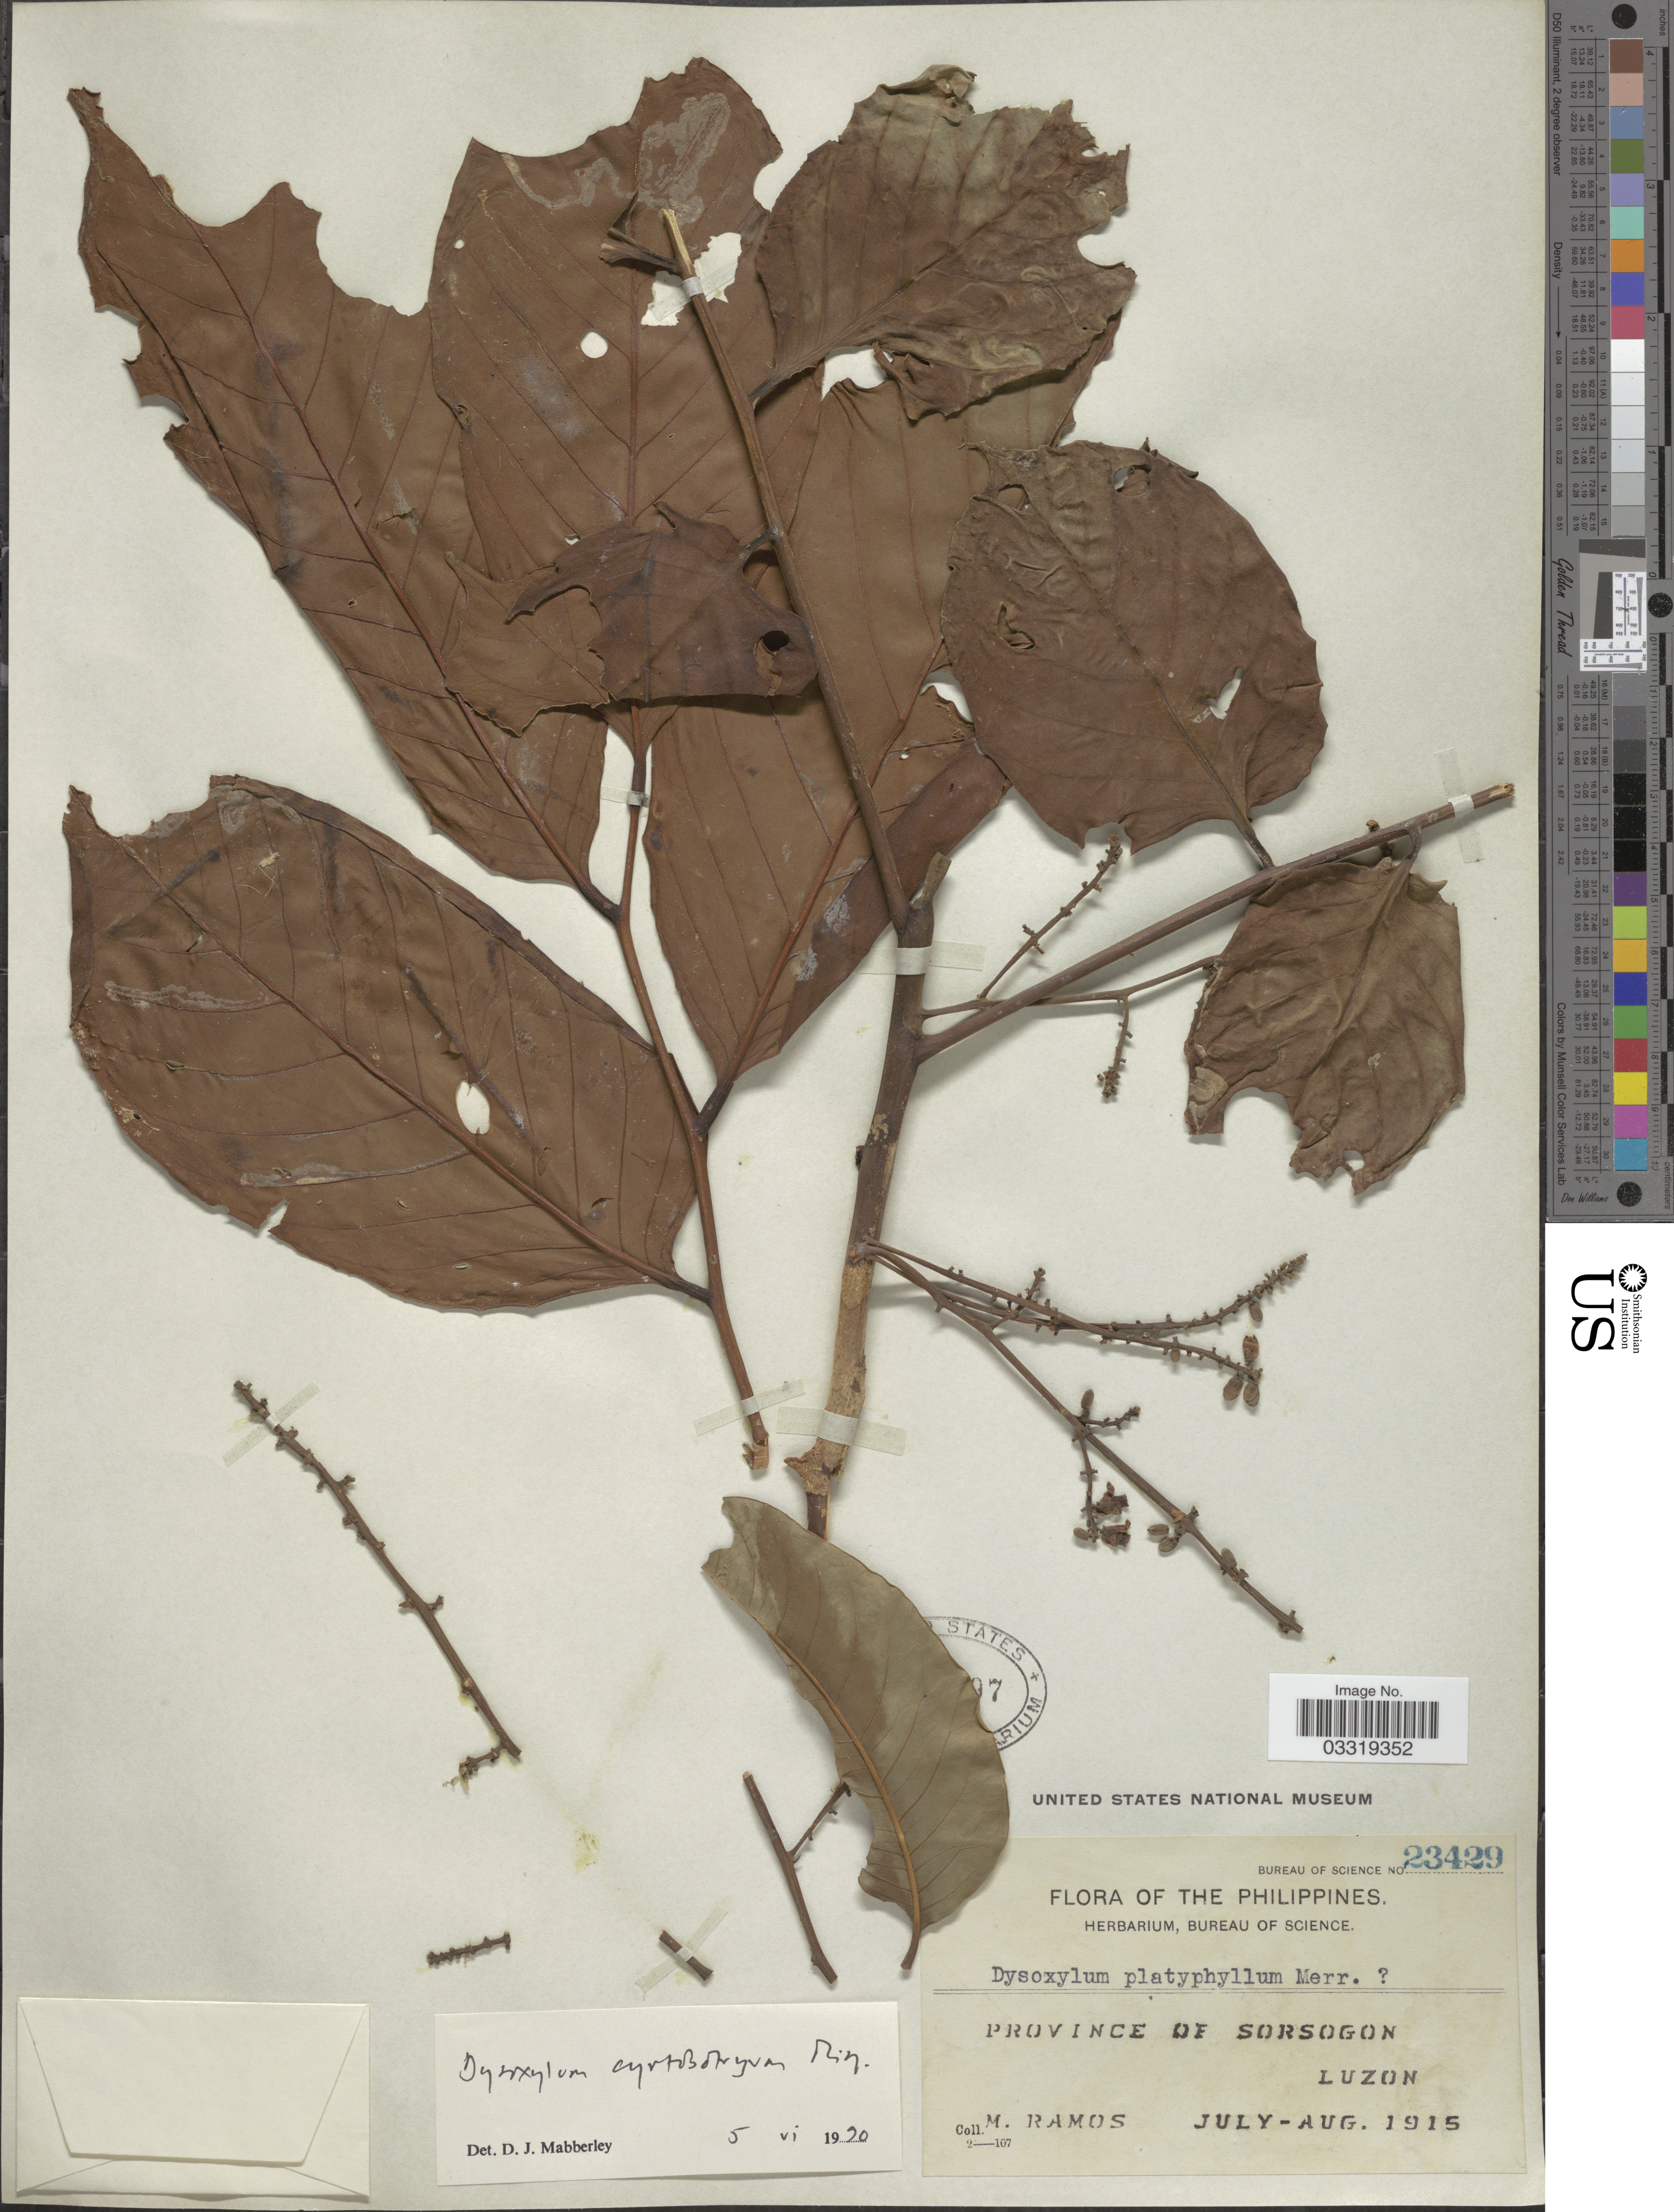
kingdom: Plantae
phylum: Tracheophyta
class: Magnoliopsida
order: Sapindales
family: Meliaceae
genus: Dysoxylum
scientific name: Dysoxylum cyrtobotryum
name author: Miq.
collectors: M. Ramos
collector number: Bureau of Science 23429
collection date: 1915-07/1915-08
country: Philippines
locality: Province of Sorsogon, Luzon.